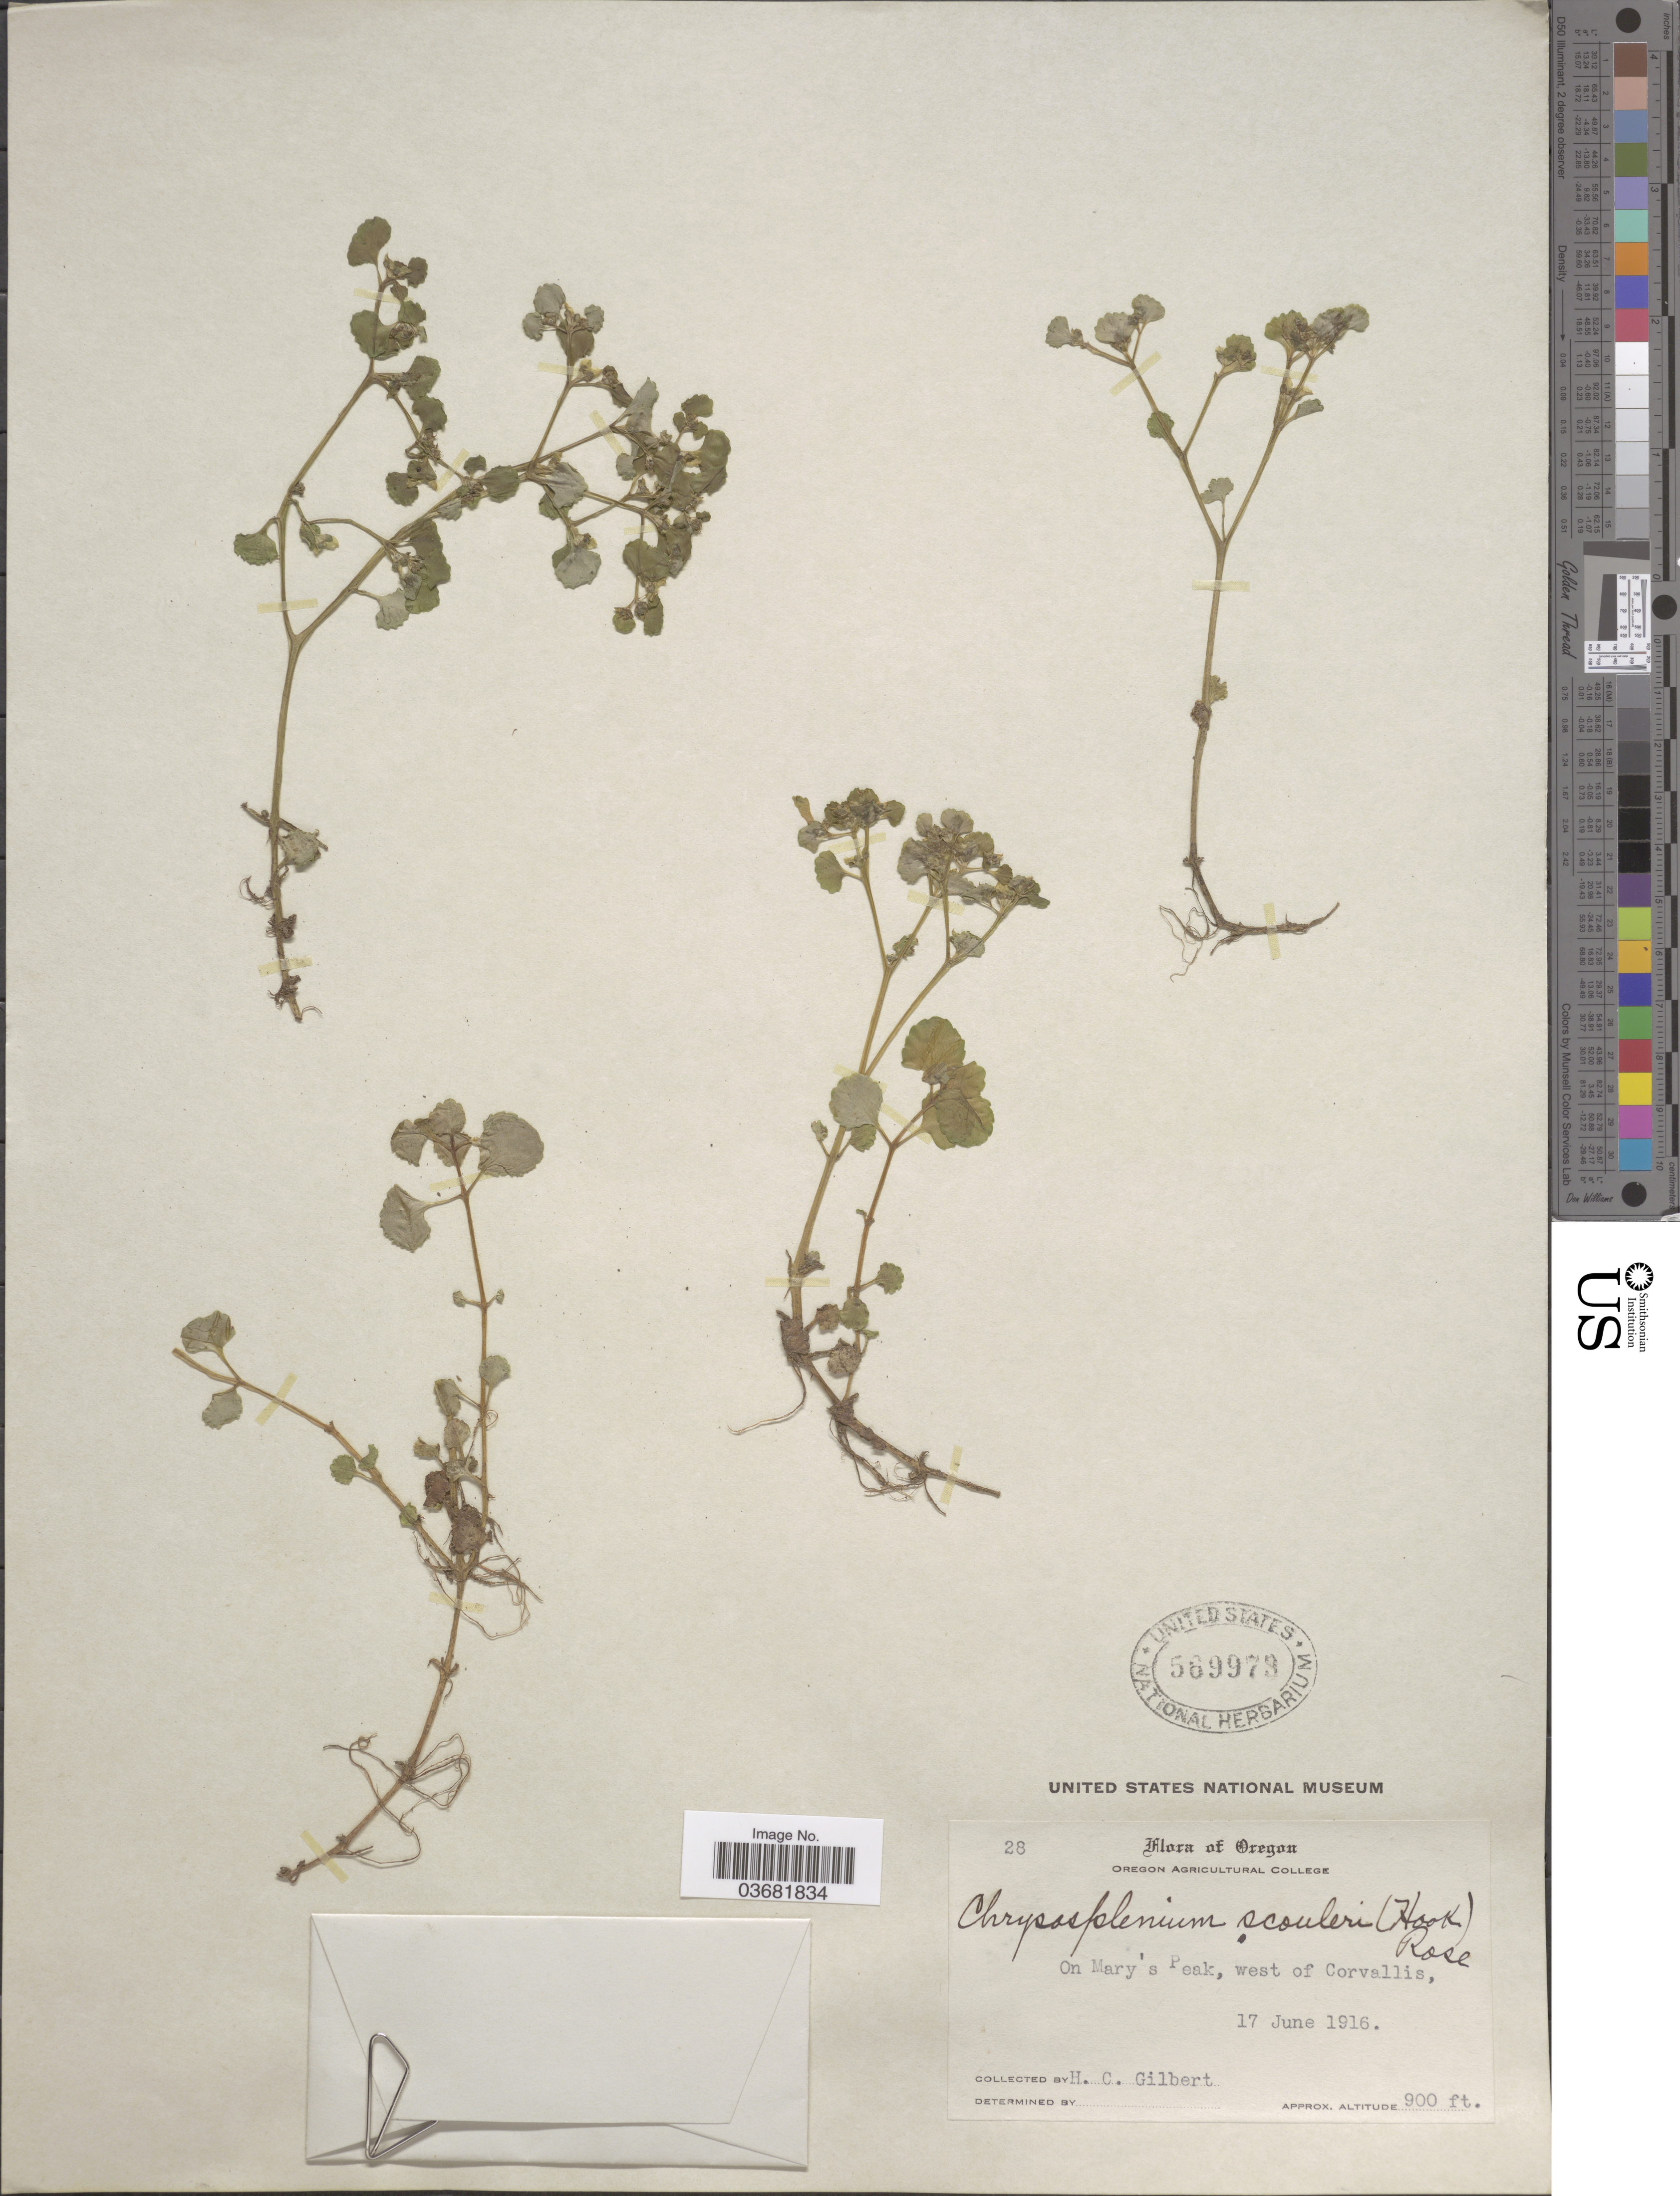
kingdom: Plantae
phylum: Tracheophyta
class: Magnoliopsida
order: Saxifragales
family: Saxifragaceae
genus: Chrysosplenium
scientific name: Chrysosplenium glechomifolium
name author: Nutt.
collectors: H. Gilbert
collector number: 28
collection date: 1916-06-17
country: United States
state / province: Oregon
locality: On Mary's Peak, west of Corvallis.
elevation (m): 274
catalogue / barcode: US 569973